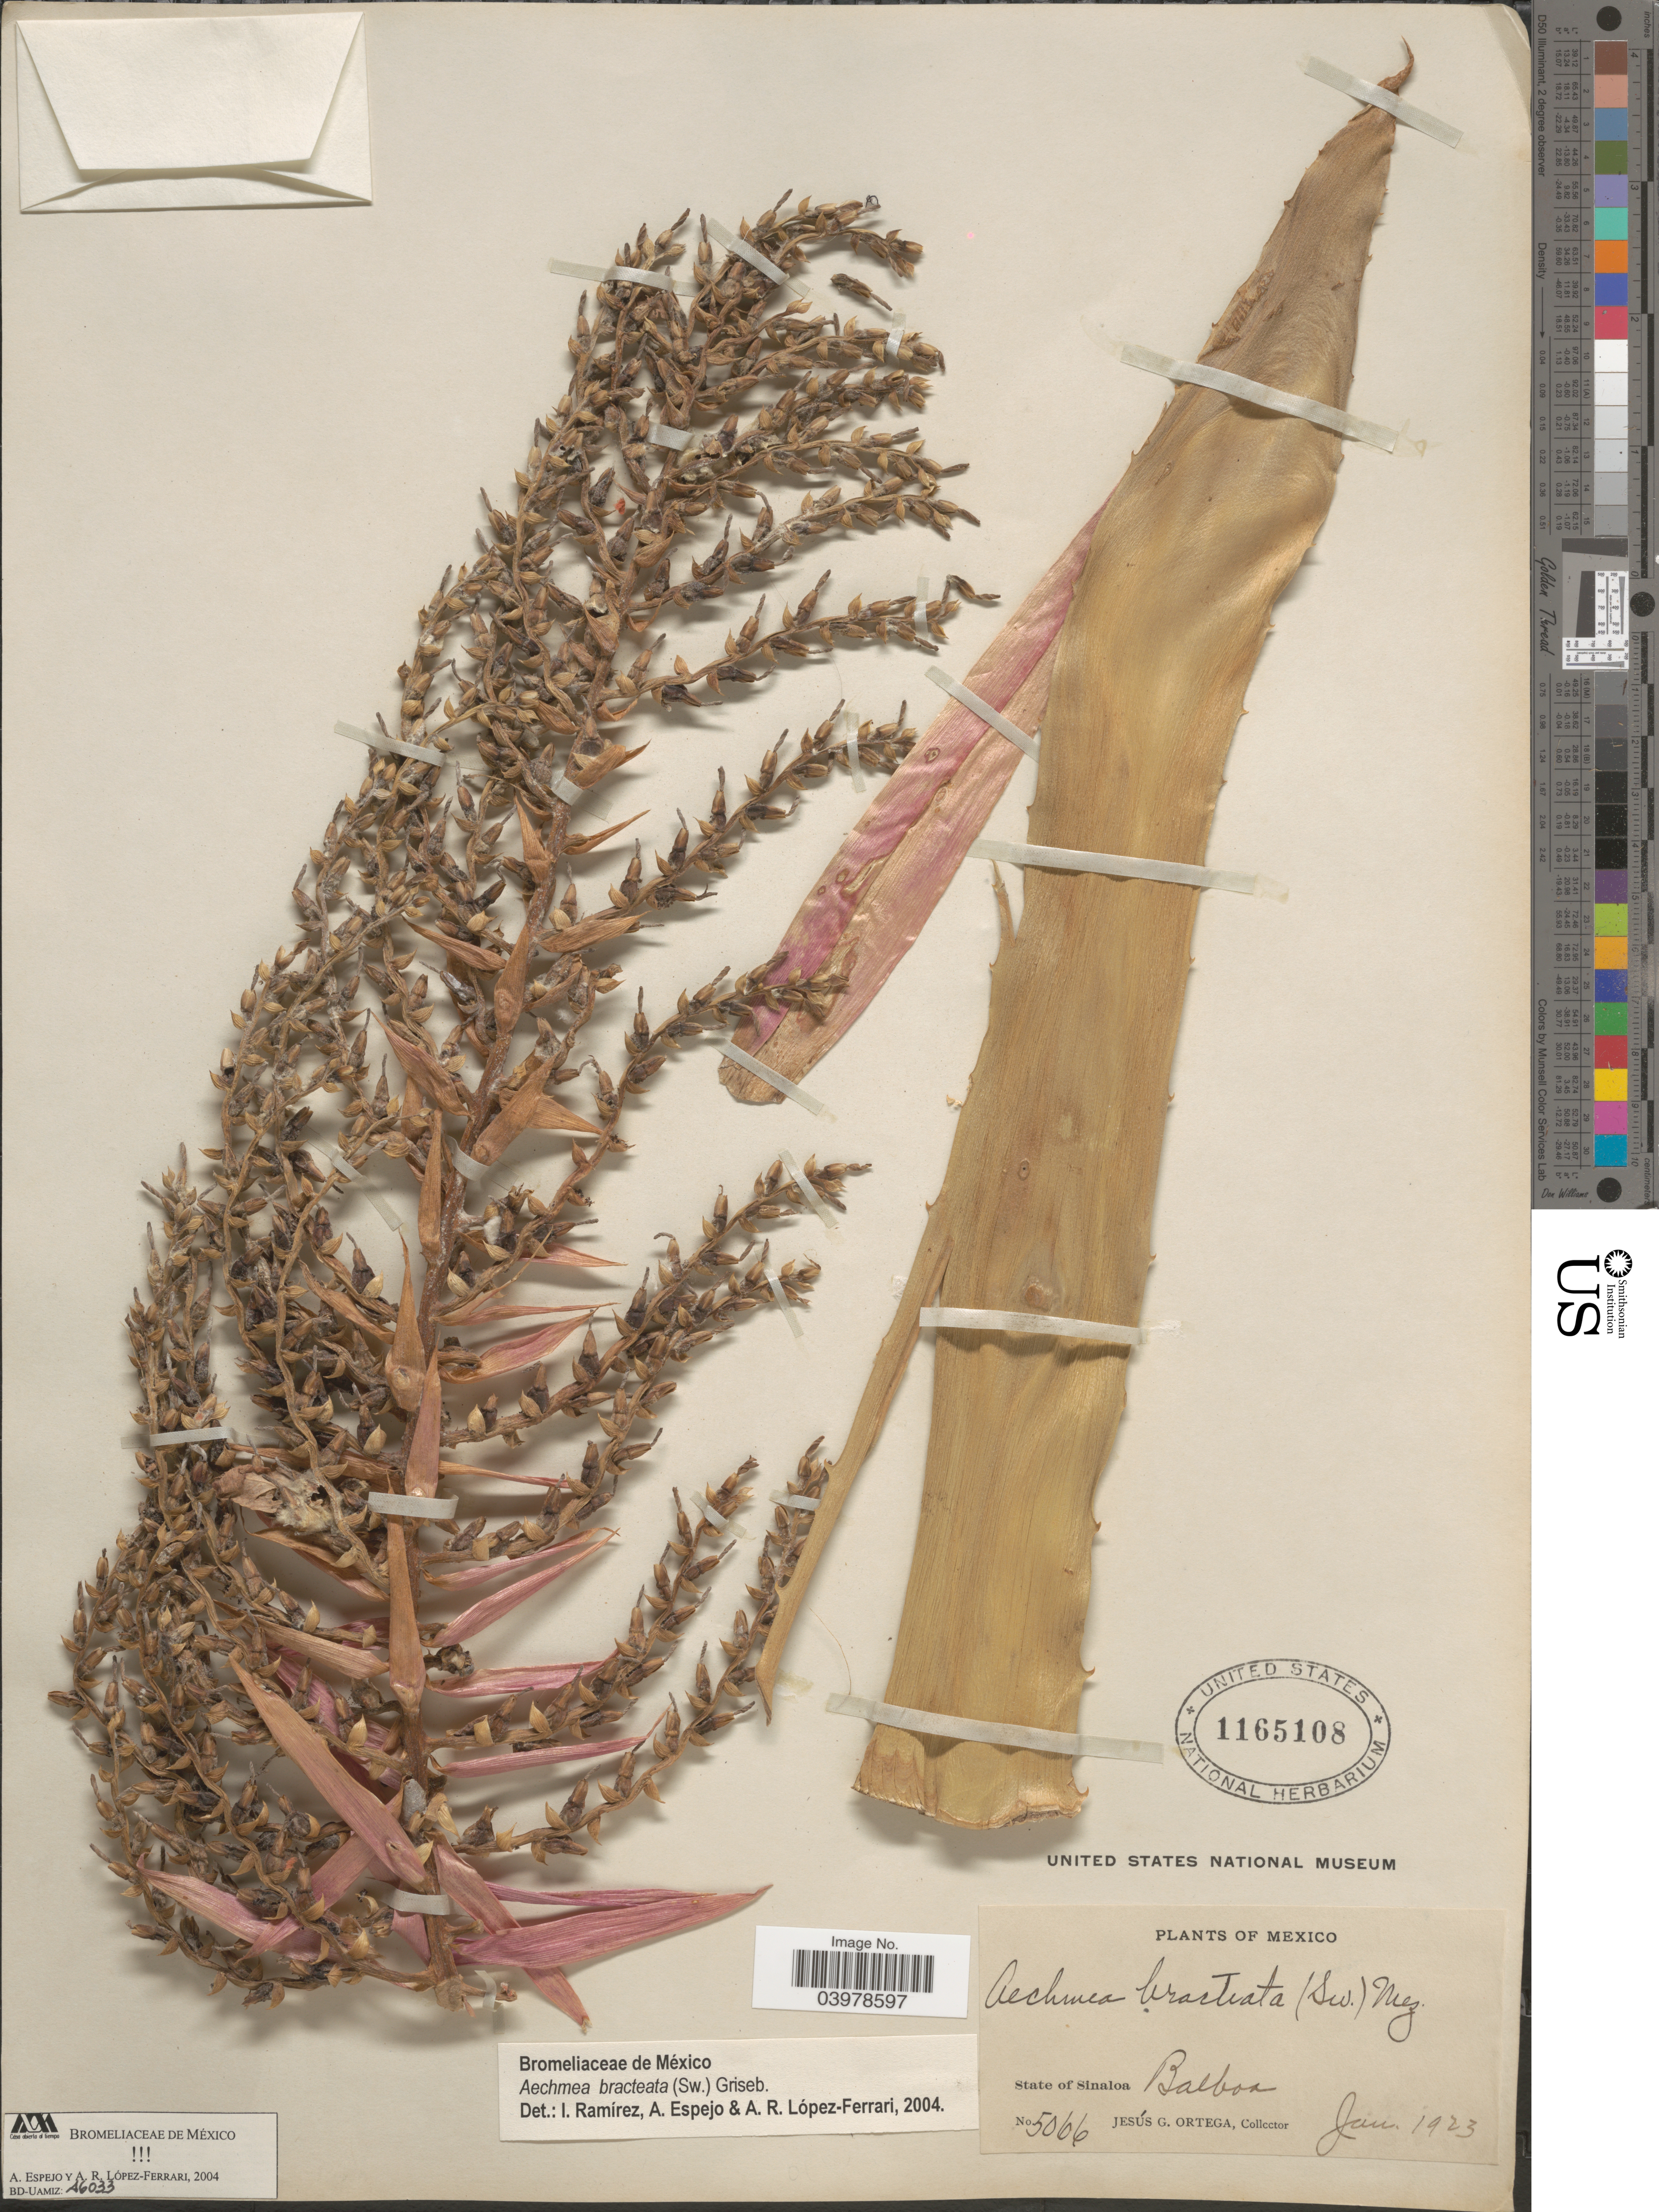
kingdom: Plantae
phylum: Tracheophyta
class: Liliopsida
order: Poales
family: Bromeliaceae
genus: Aechmea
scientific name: Aechmea bracteata var. bracteata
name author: (Sw.) Griseb.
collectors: J. Ortega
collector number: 5066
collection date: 1923-01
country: Mexico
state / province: Sinaloa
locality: Balboa.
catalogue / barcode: US 1165108